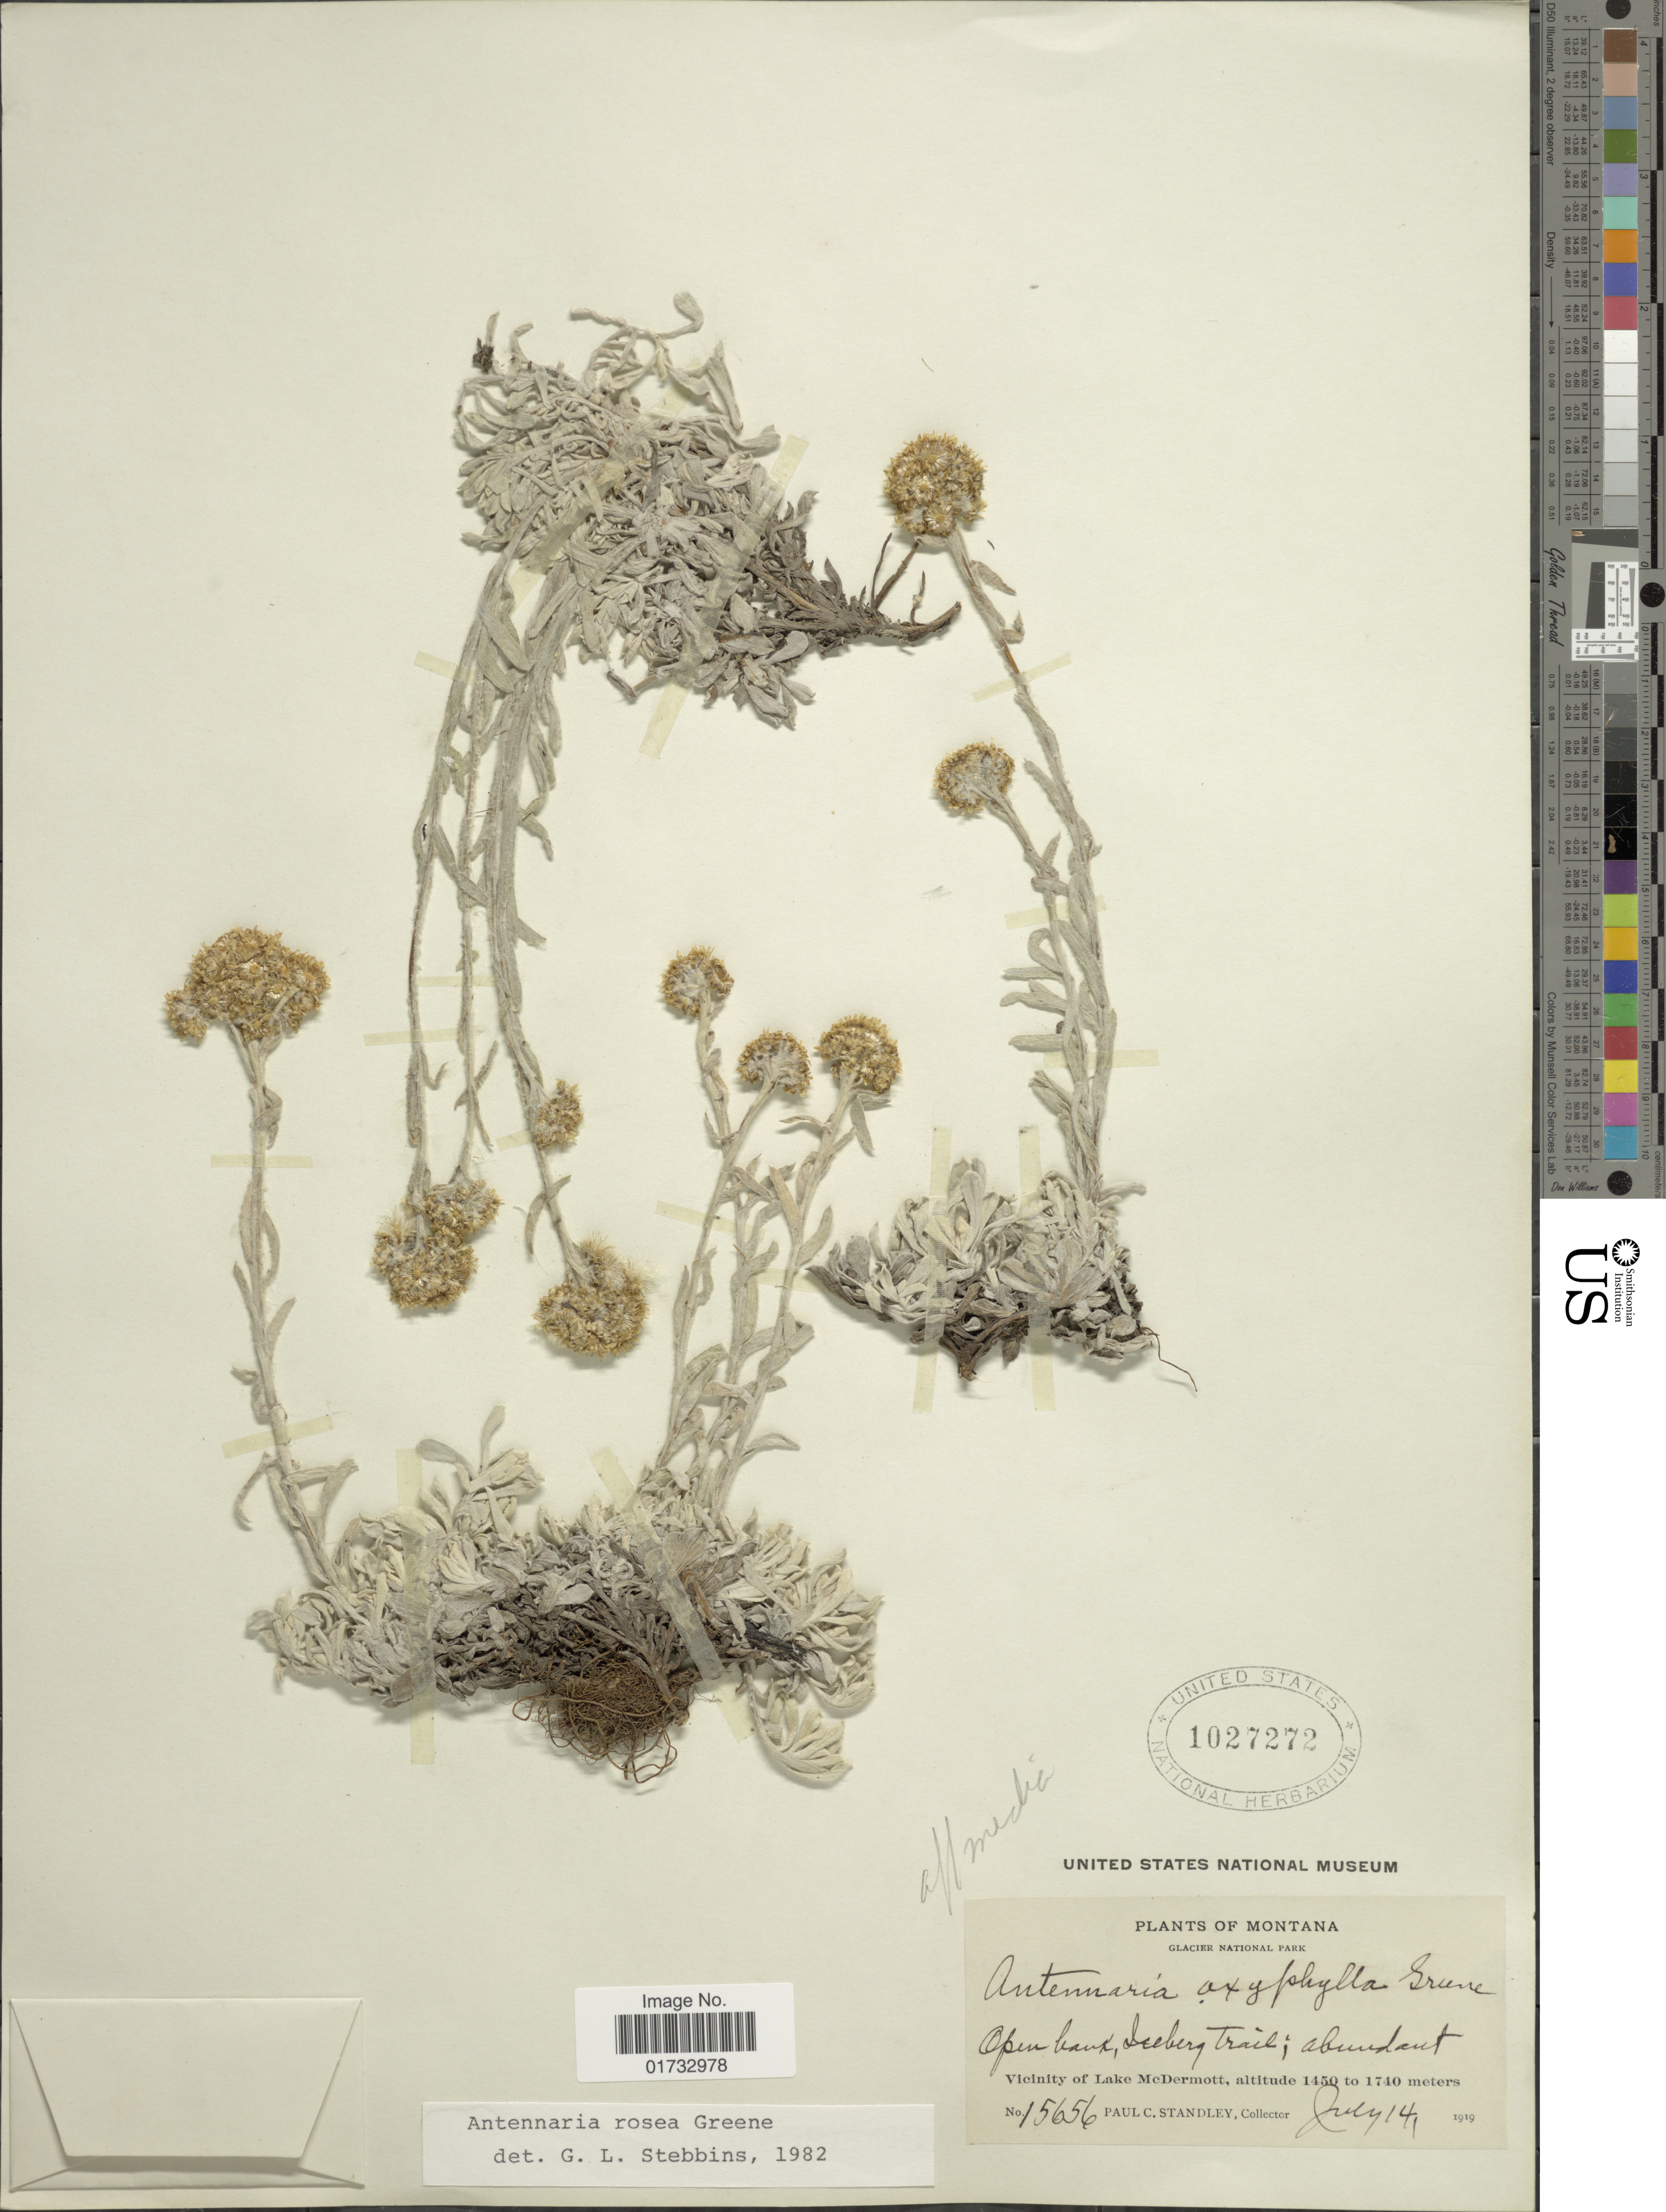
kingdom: Plantae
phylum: Tracheophyta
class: Magnoliopsida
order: Asterales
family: Asteraceae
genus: Antennaria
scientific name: Antennaria rosea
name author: Greene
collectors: P. C. Standley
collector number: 15656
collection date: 1919-07-14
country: United States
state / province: Montana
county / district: Glacier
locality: Glacier National Park, open bank, Iceberg Trail; abundant, Vicinity of Lake McDermott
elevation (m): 1450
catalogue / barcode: US 1027272